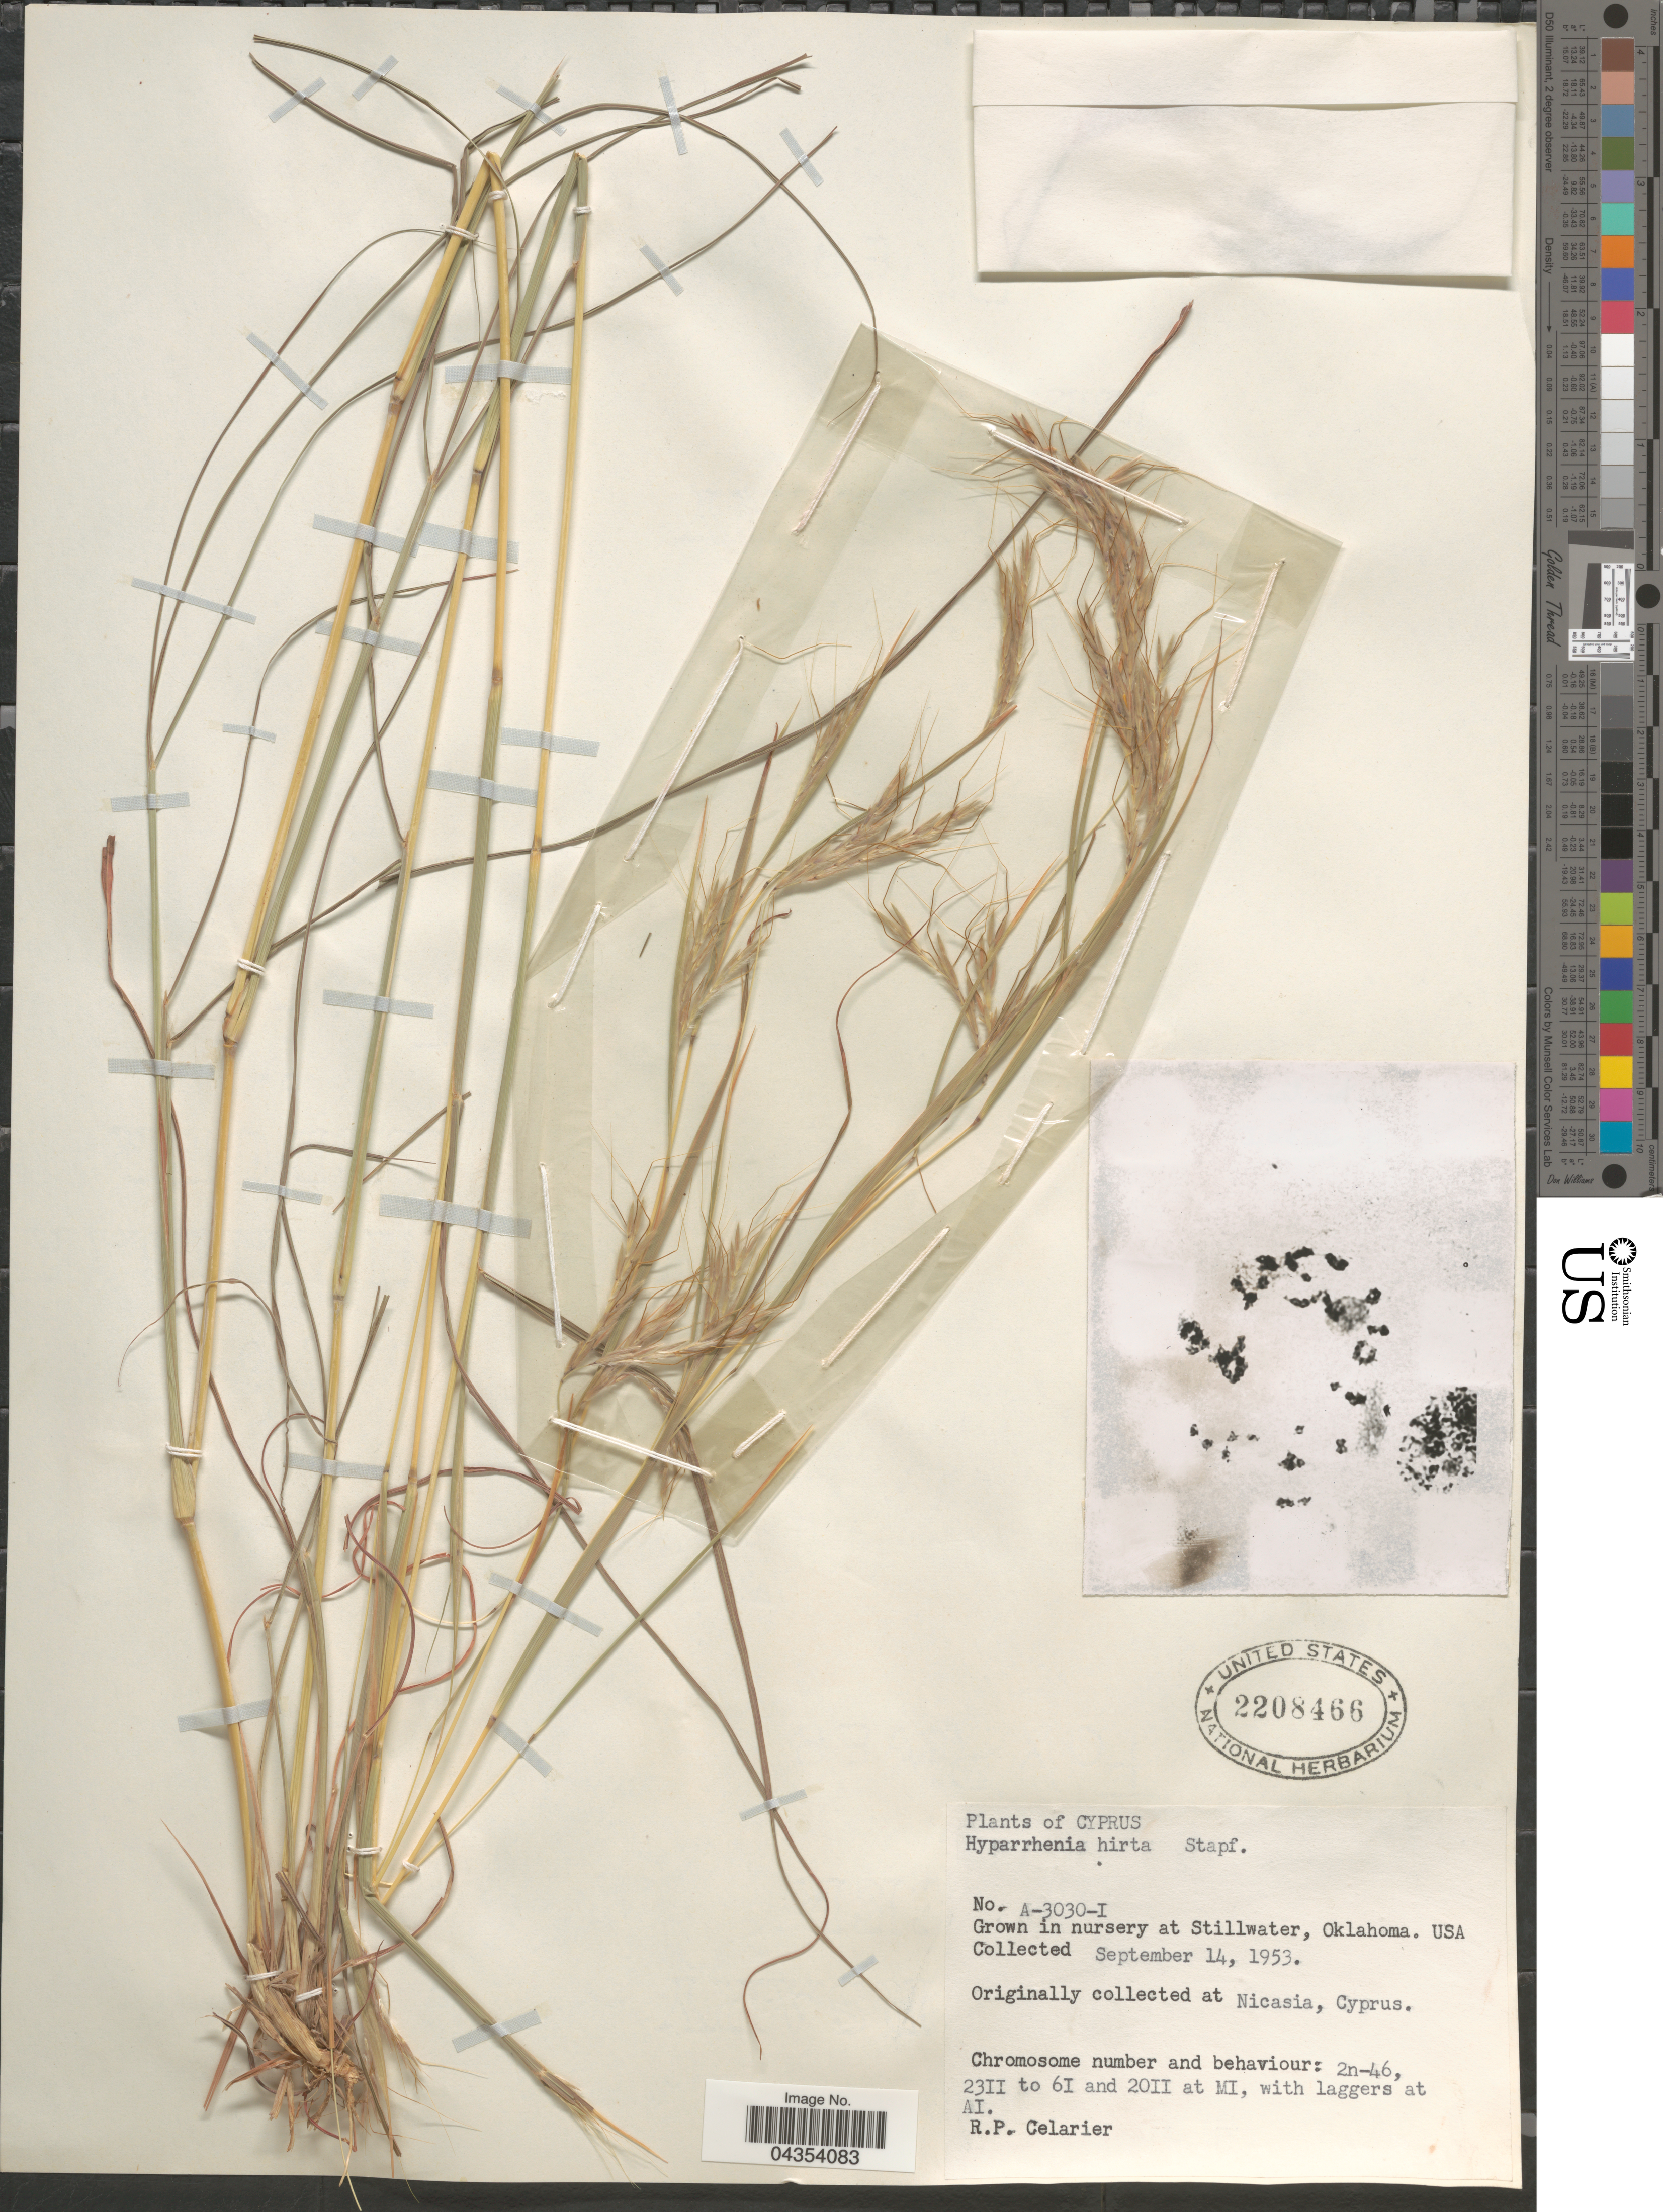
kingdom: Plantae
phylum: Tracheophyta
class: Liliopsida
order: Poales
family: Poaceae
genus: Hyparrhenia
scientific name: Hyparrhenia hirta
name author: (L.) Stapf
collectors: R. Celarier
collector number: A-3030-I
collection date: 1953-09-14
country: United States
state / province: Oklahoma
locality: Grown in nursery at Stillwater, Oklahoma. USA.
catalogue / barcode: US 2208466